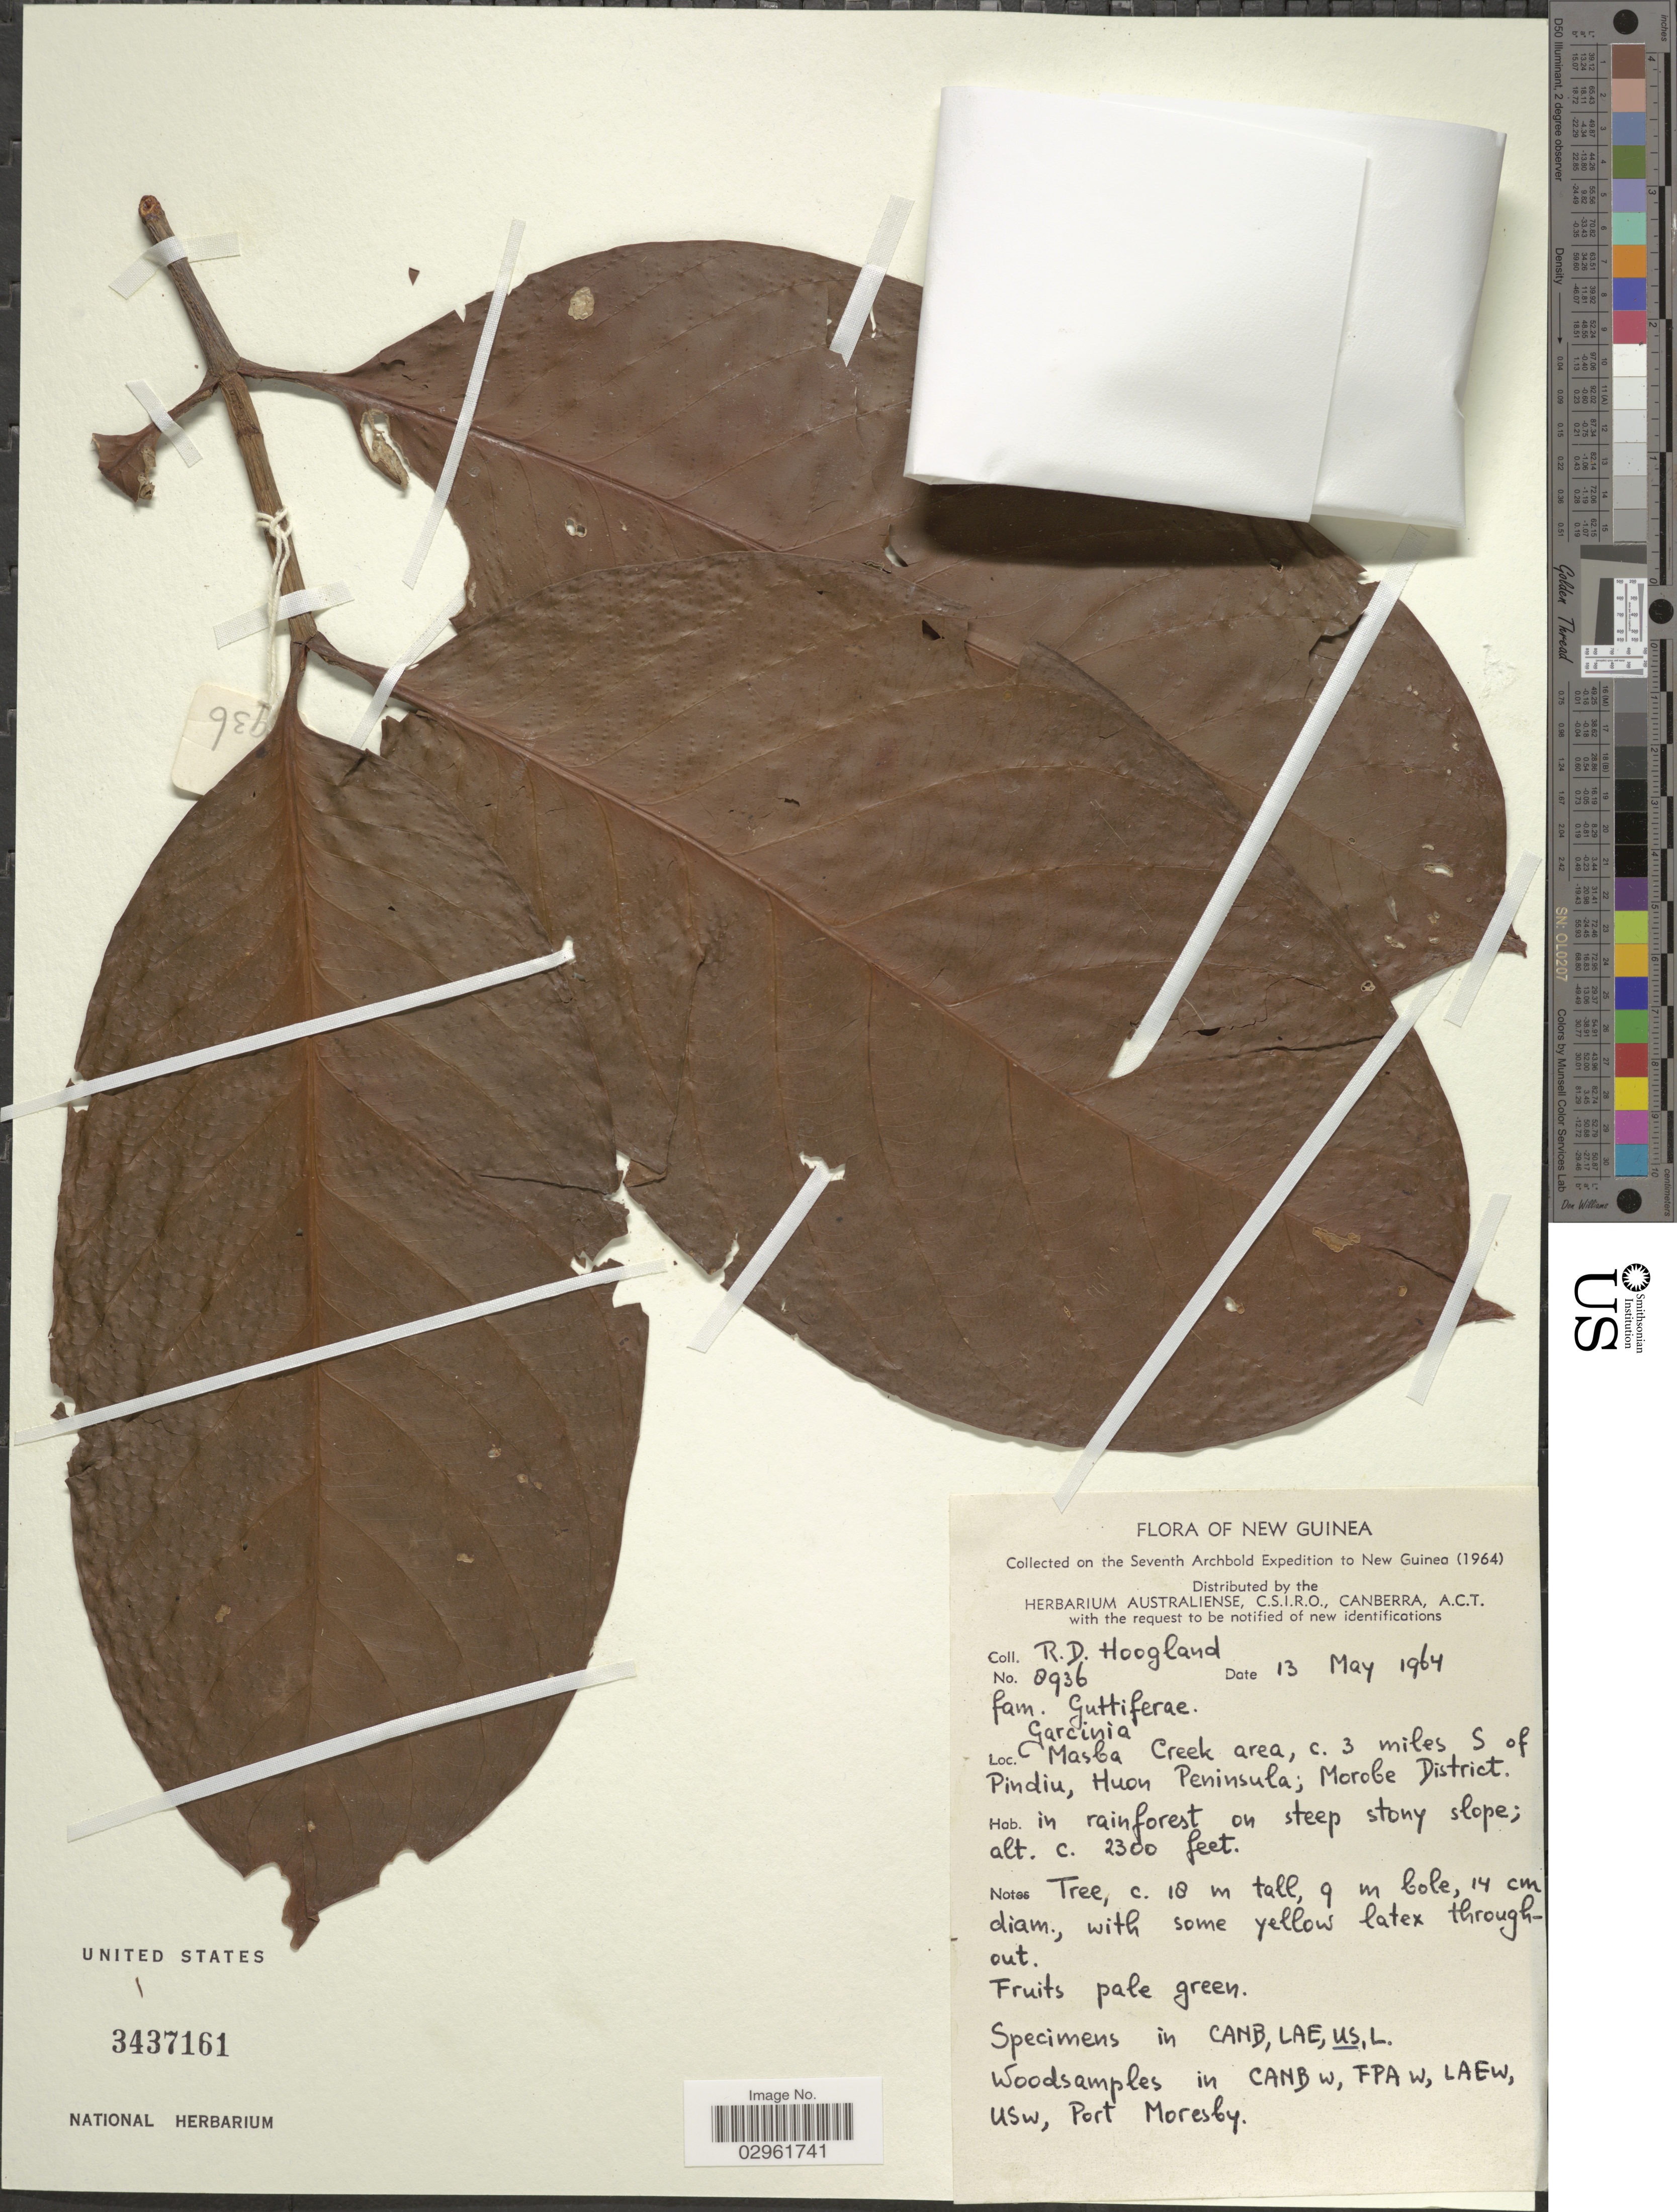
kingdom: Plantae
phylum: Tracheophyta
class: Magnoliopsida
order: Malpighiales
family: Clusiaceae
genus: Garcinia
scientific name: Garcinia sp.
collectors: R. D. Hoogland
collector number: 8936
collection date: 1964-05-13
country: Papua New Guinea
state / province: Morobe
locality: New Guinea. Masba Creek area, c. 3 miles S of Pindiu, Huon Peninsula; Morobe District.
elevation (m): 701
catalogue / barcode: US 3437161